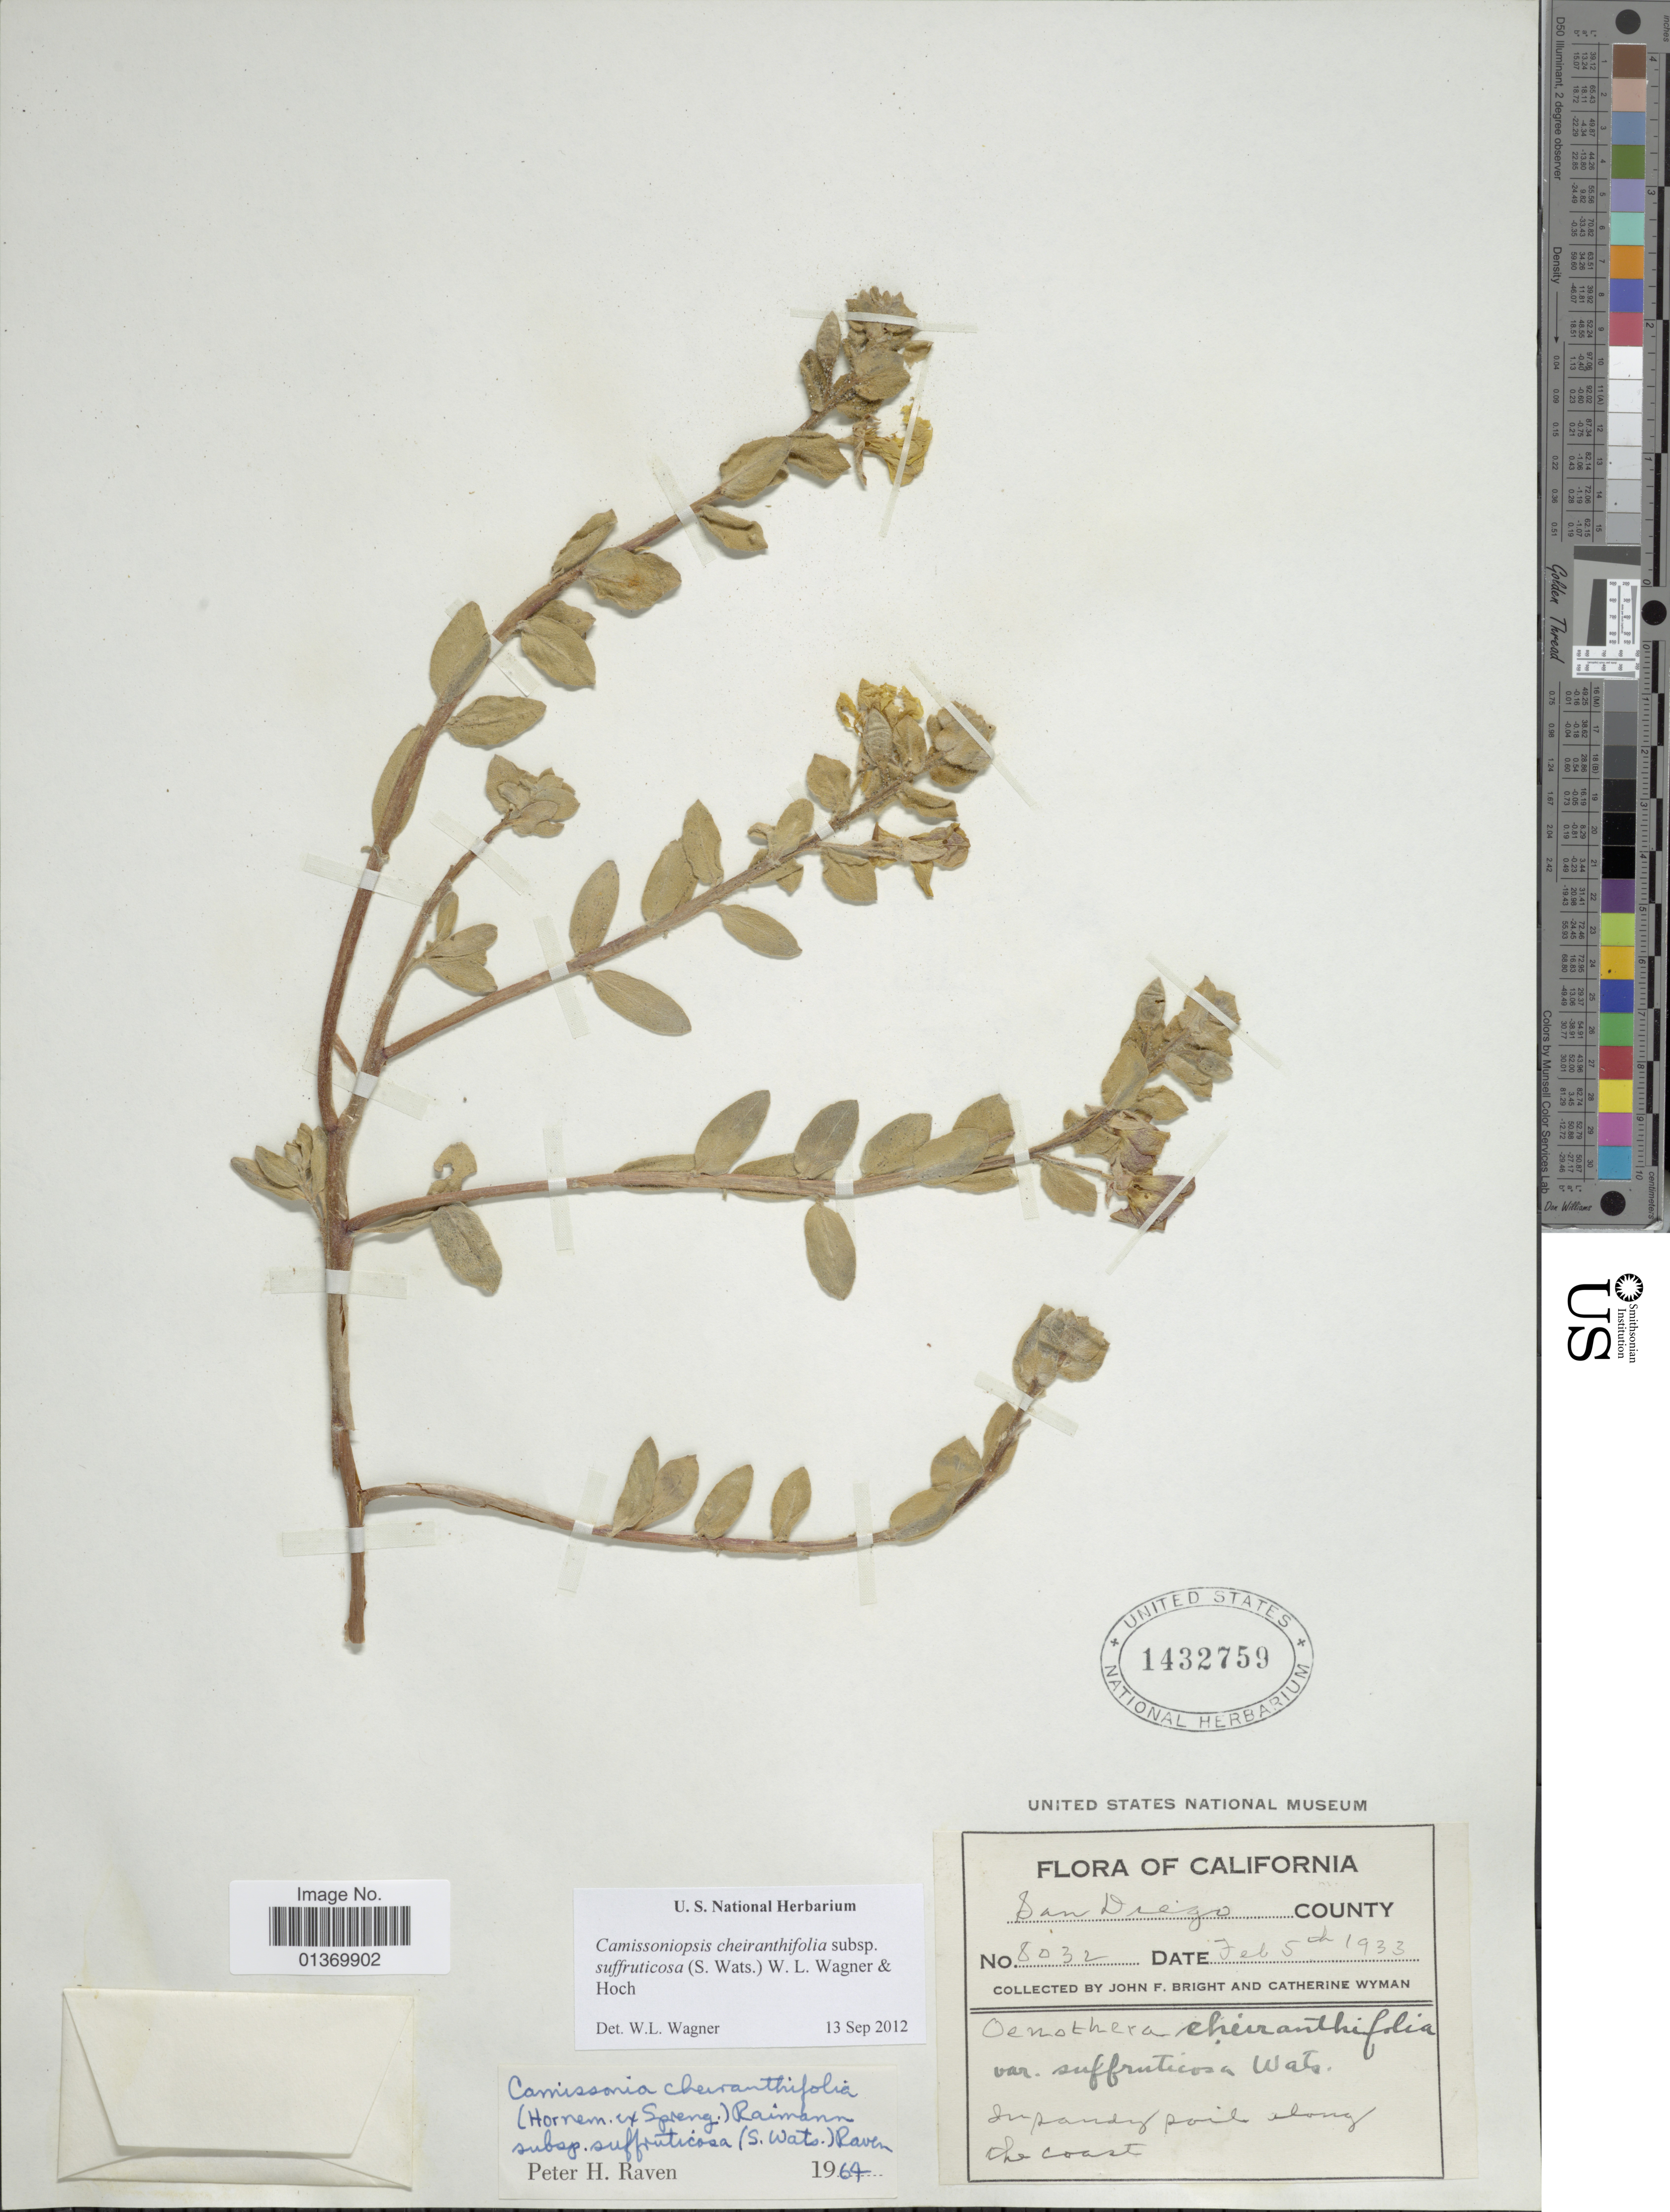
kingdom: Plantae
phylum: Tracheophyta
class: Magnoliopsida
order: Myrtales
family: Onagraceae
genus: Camissoniopsis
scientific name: Camissoniopsis cheiranthifolia subsp. suffruticosa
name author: (S. Watson) W.L. Wagner & Hoch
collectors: J. Bright & C. Wyman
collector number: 8032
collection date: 1933-02-05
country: United States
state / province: California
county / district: San Diego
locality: San Diego County, In sandy soil along the coast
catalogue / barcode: US 1432759